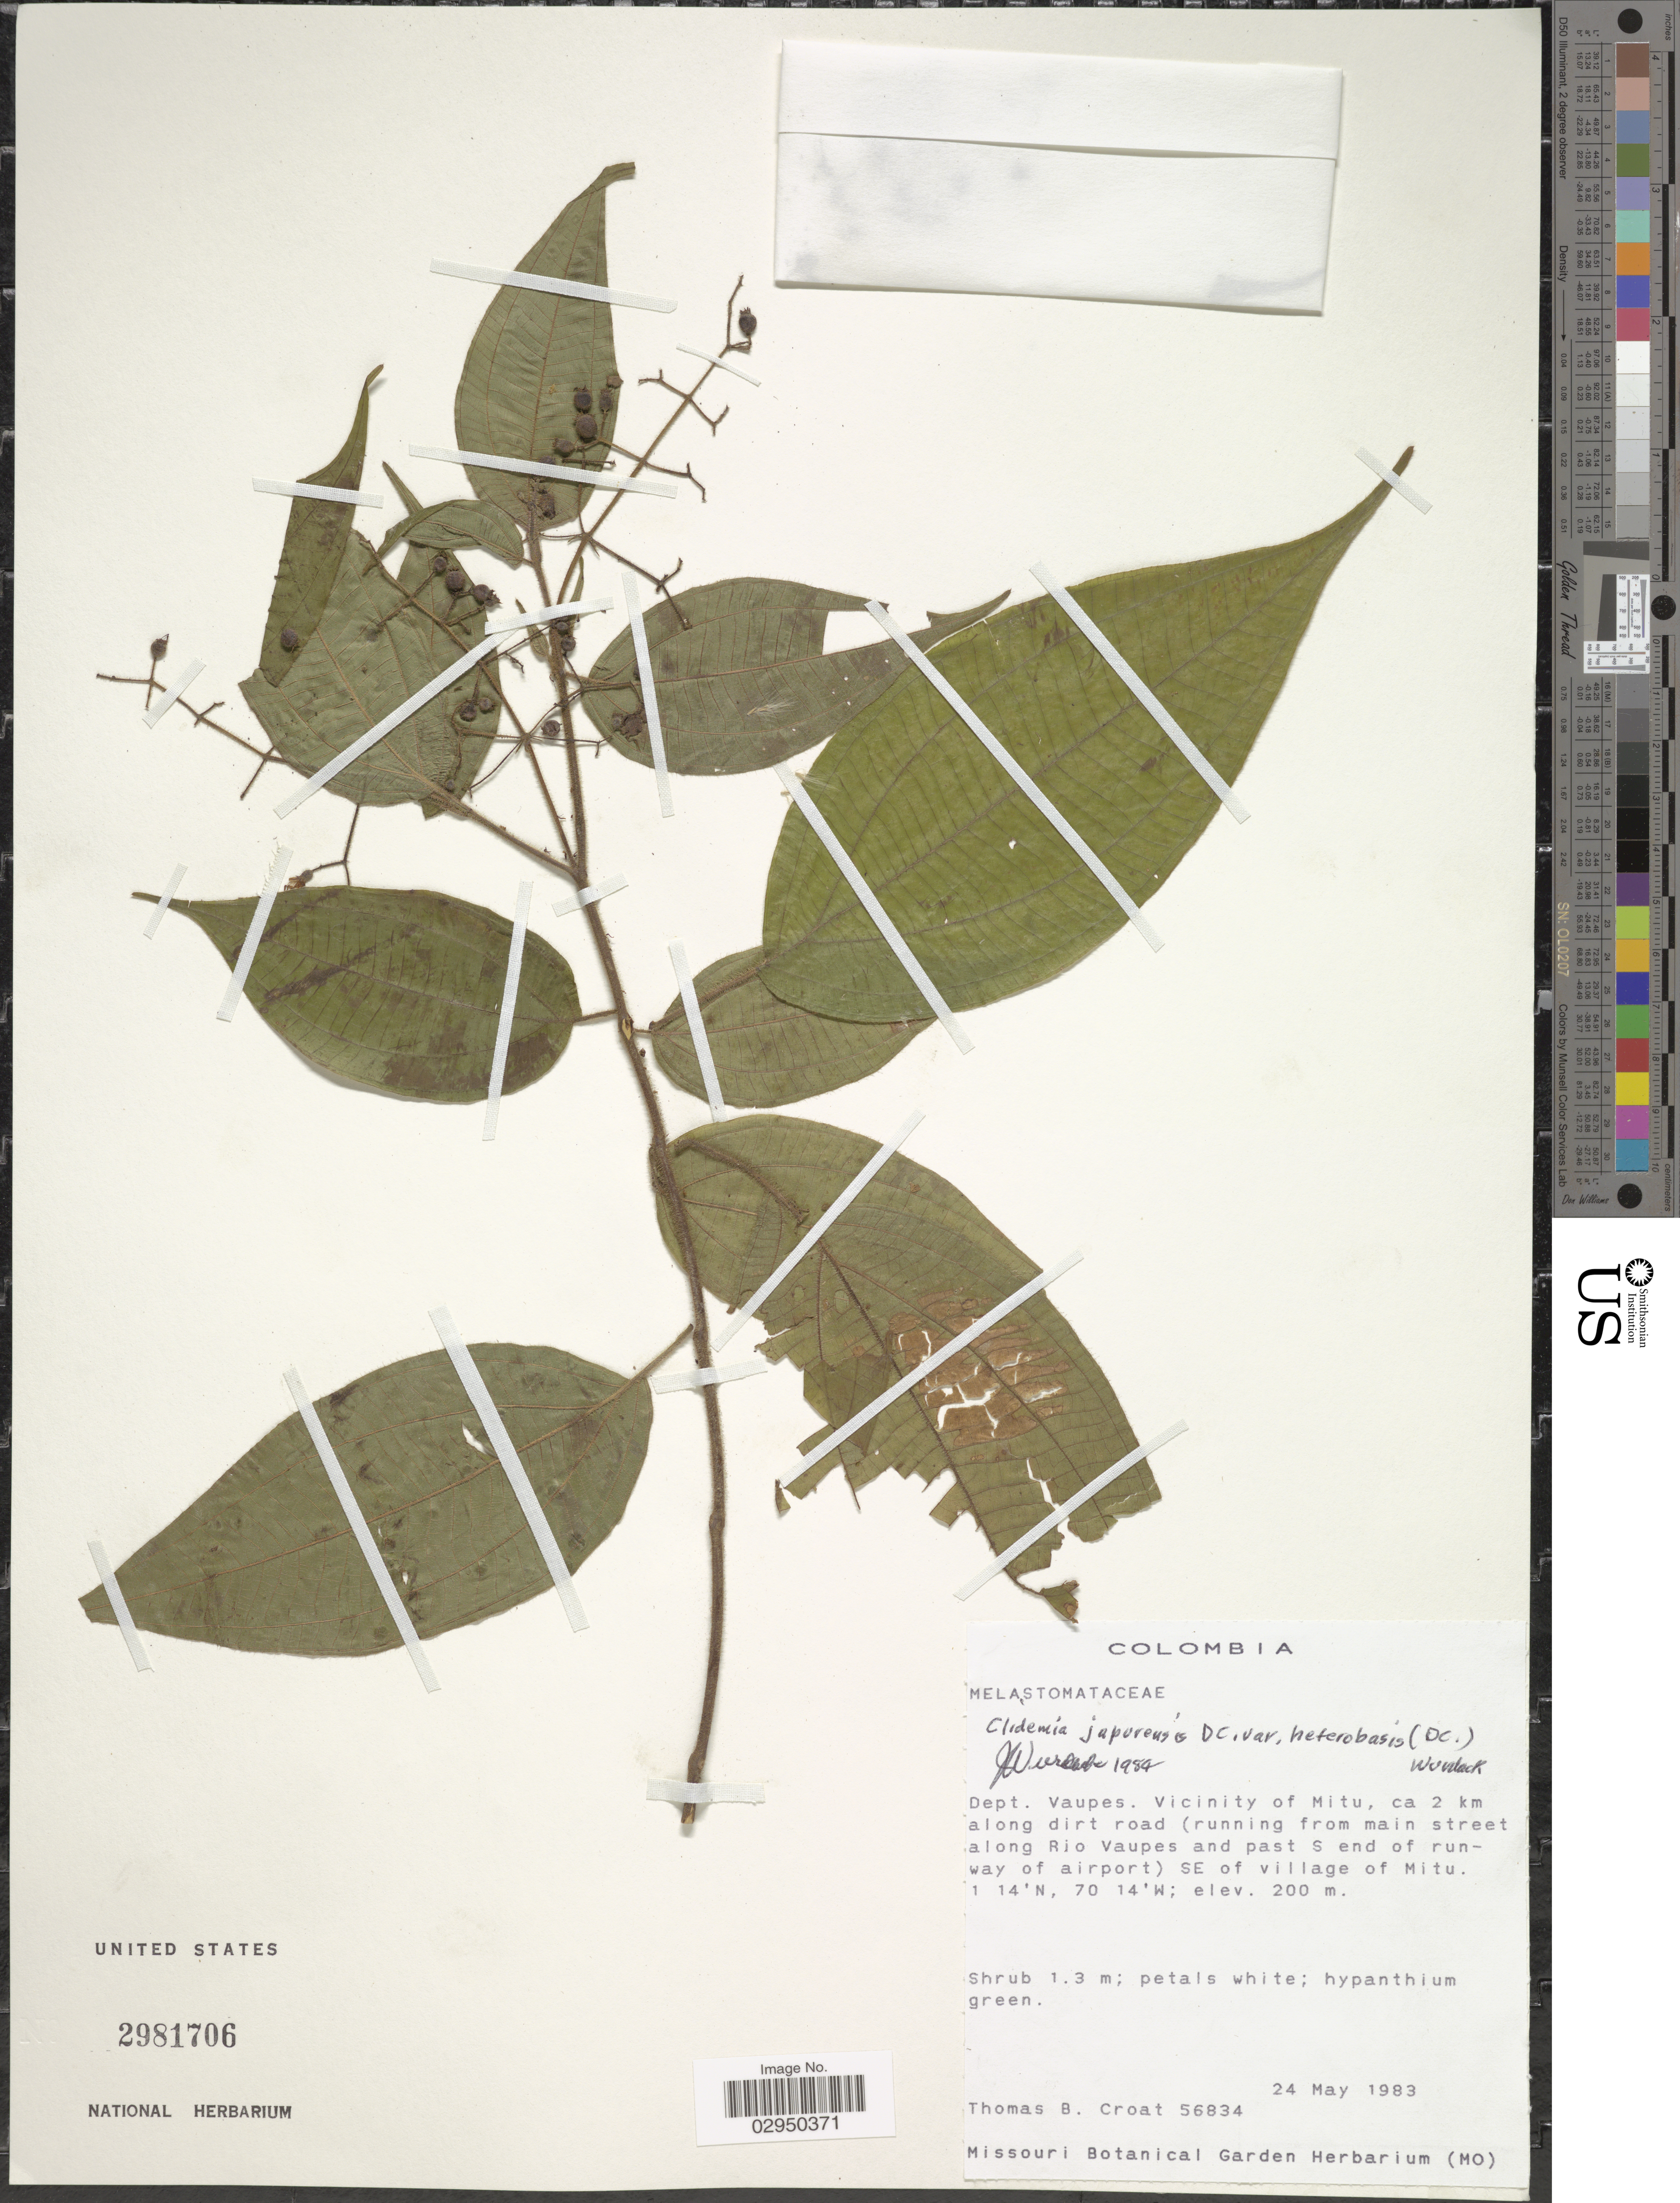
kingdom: Plantae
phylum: Tracheophyta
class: Magnoliopsida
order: Myrtales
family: Melastomataceae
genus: Clidemia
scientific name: Clidemia japurensis var. heterobasis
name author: (DC.) Wurdack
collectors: T. B. Croat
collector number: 56834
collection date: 1983-05-24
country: Colombia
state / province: Vaupés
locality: Dept. Vaupes. Vicinity of Mitu, ca 2 km along dirt road (running from main street along Rio Vaupes and past S end of runway of airport) SE of village of Mitu.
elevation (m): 200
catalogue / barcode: US 2981706